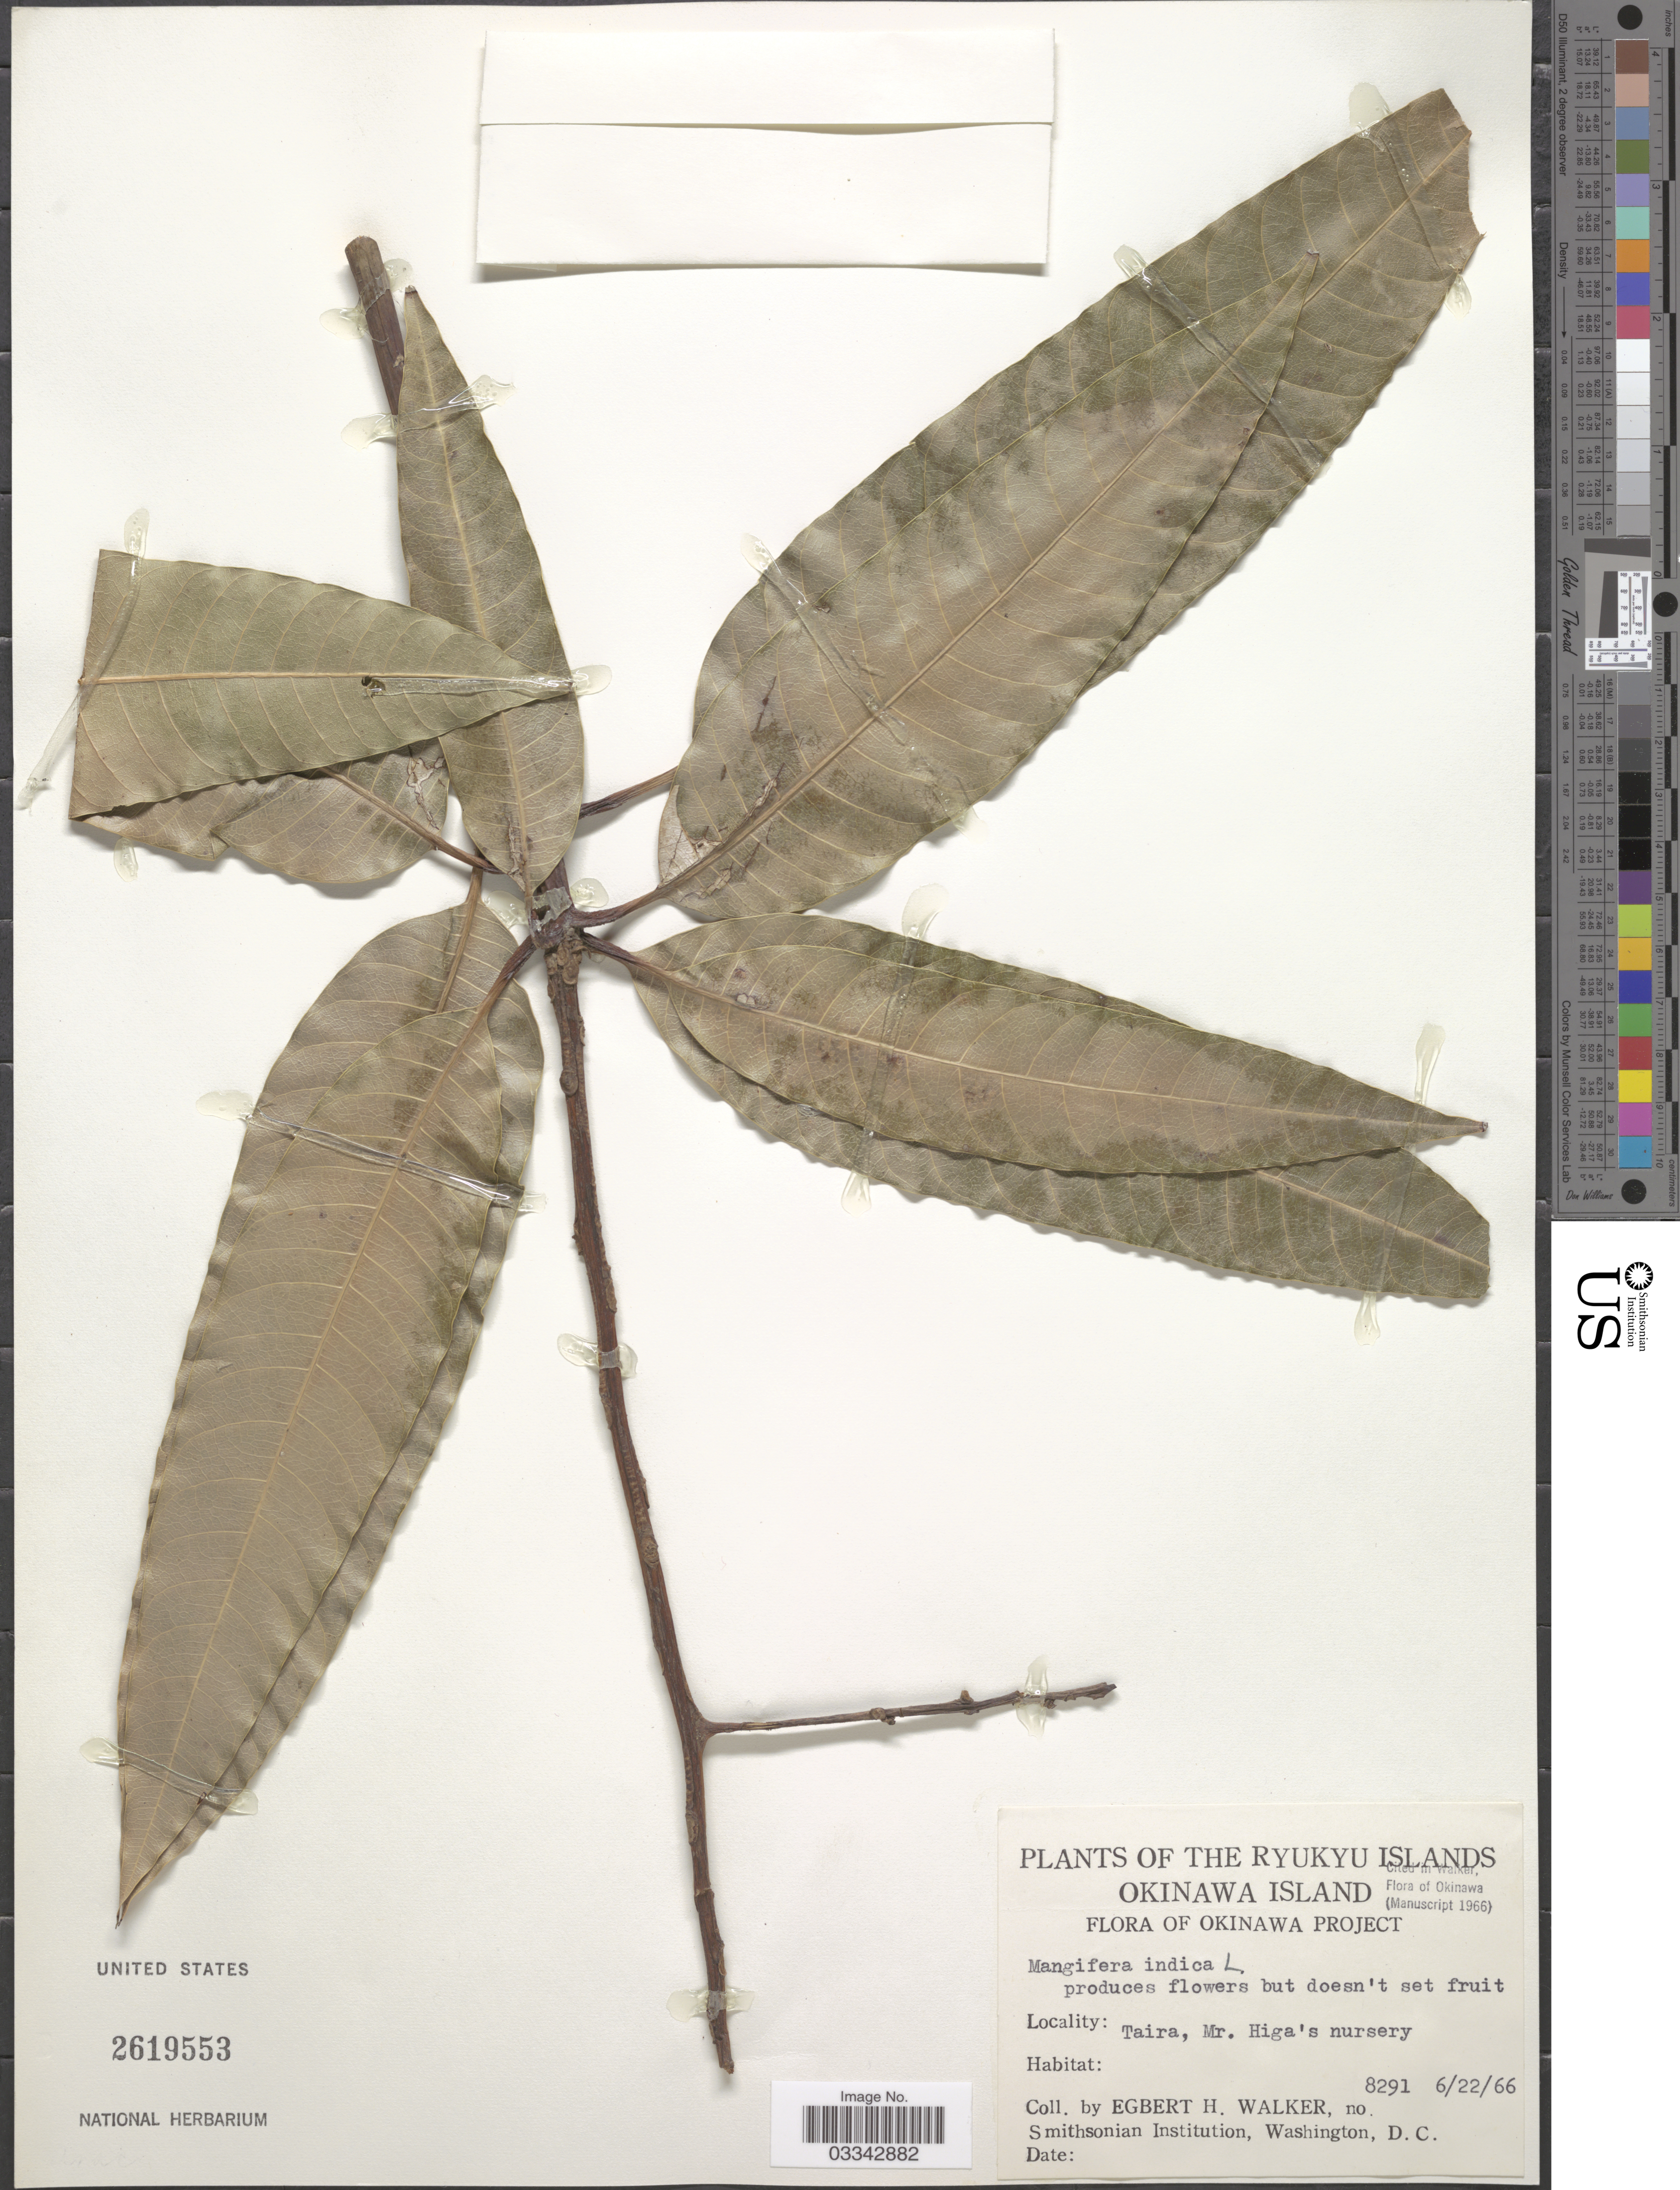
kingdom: Plantae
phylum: Tracheophyta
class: Magnoliopsida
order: Sapindales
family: Anacardiaceae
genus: Mangifera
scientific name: Mangifera indica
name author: L.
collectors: E. H. Walker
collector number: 8291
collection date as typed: Transcribed d/m/y: 22/6/66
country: Japan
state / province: Okinawa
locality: The Ryukyu Islands. Okinawa Island. Okinawa Project. Taira, Mt. Higa's nursery.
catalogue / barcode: US 2619553